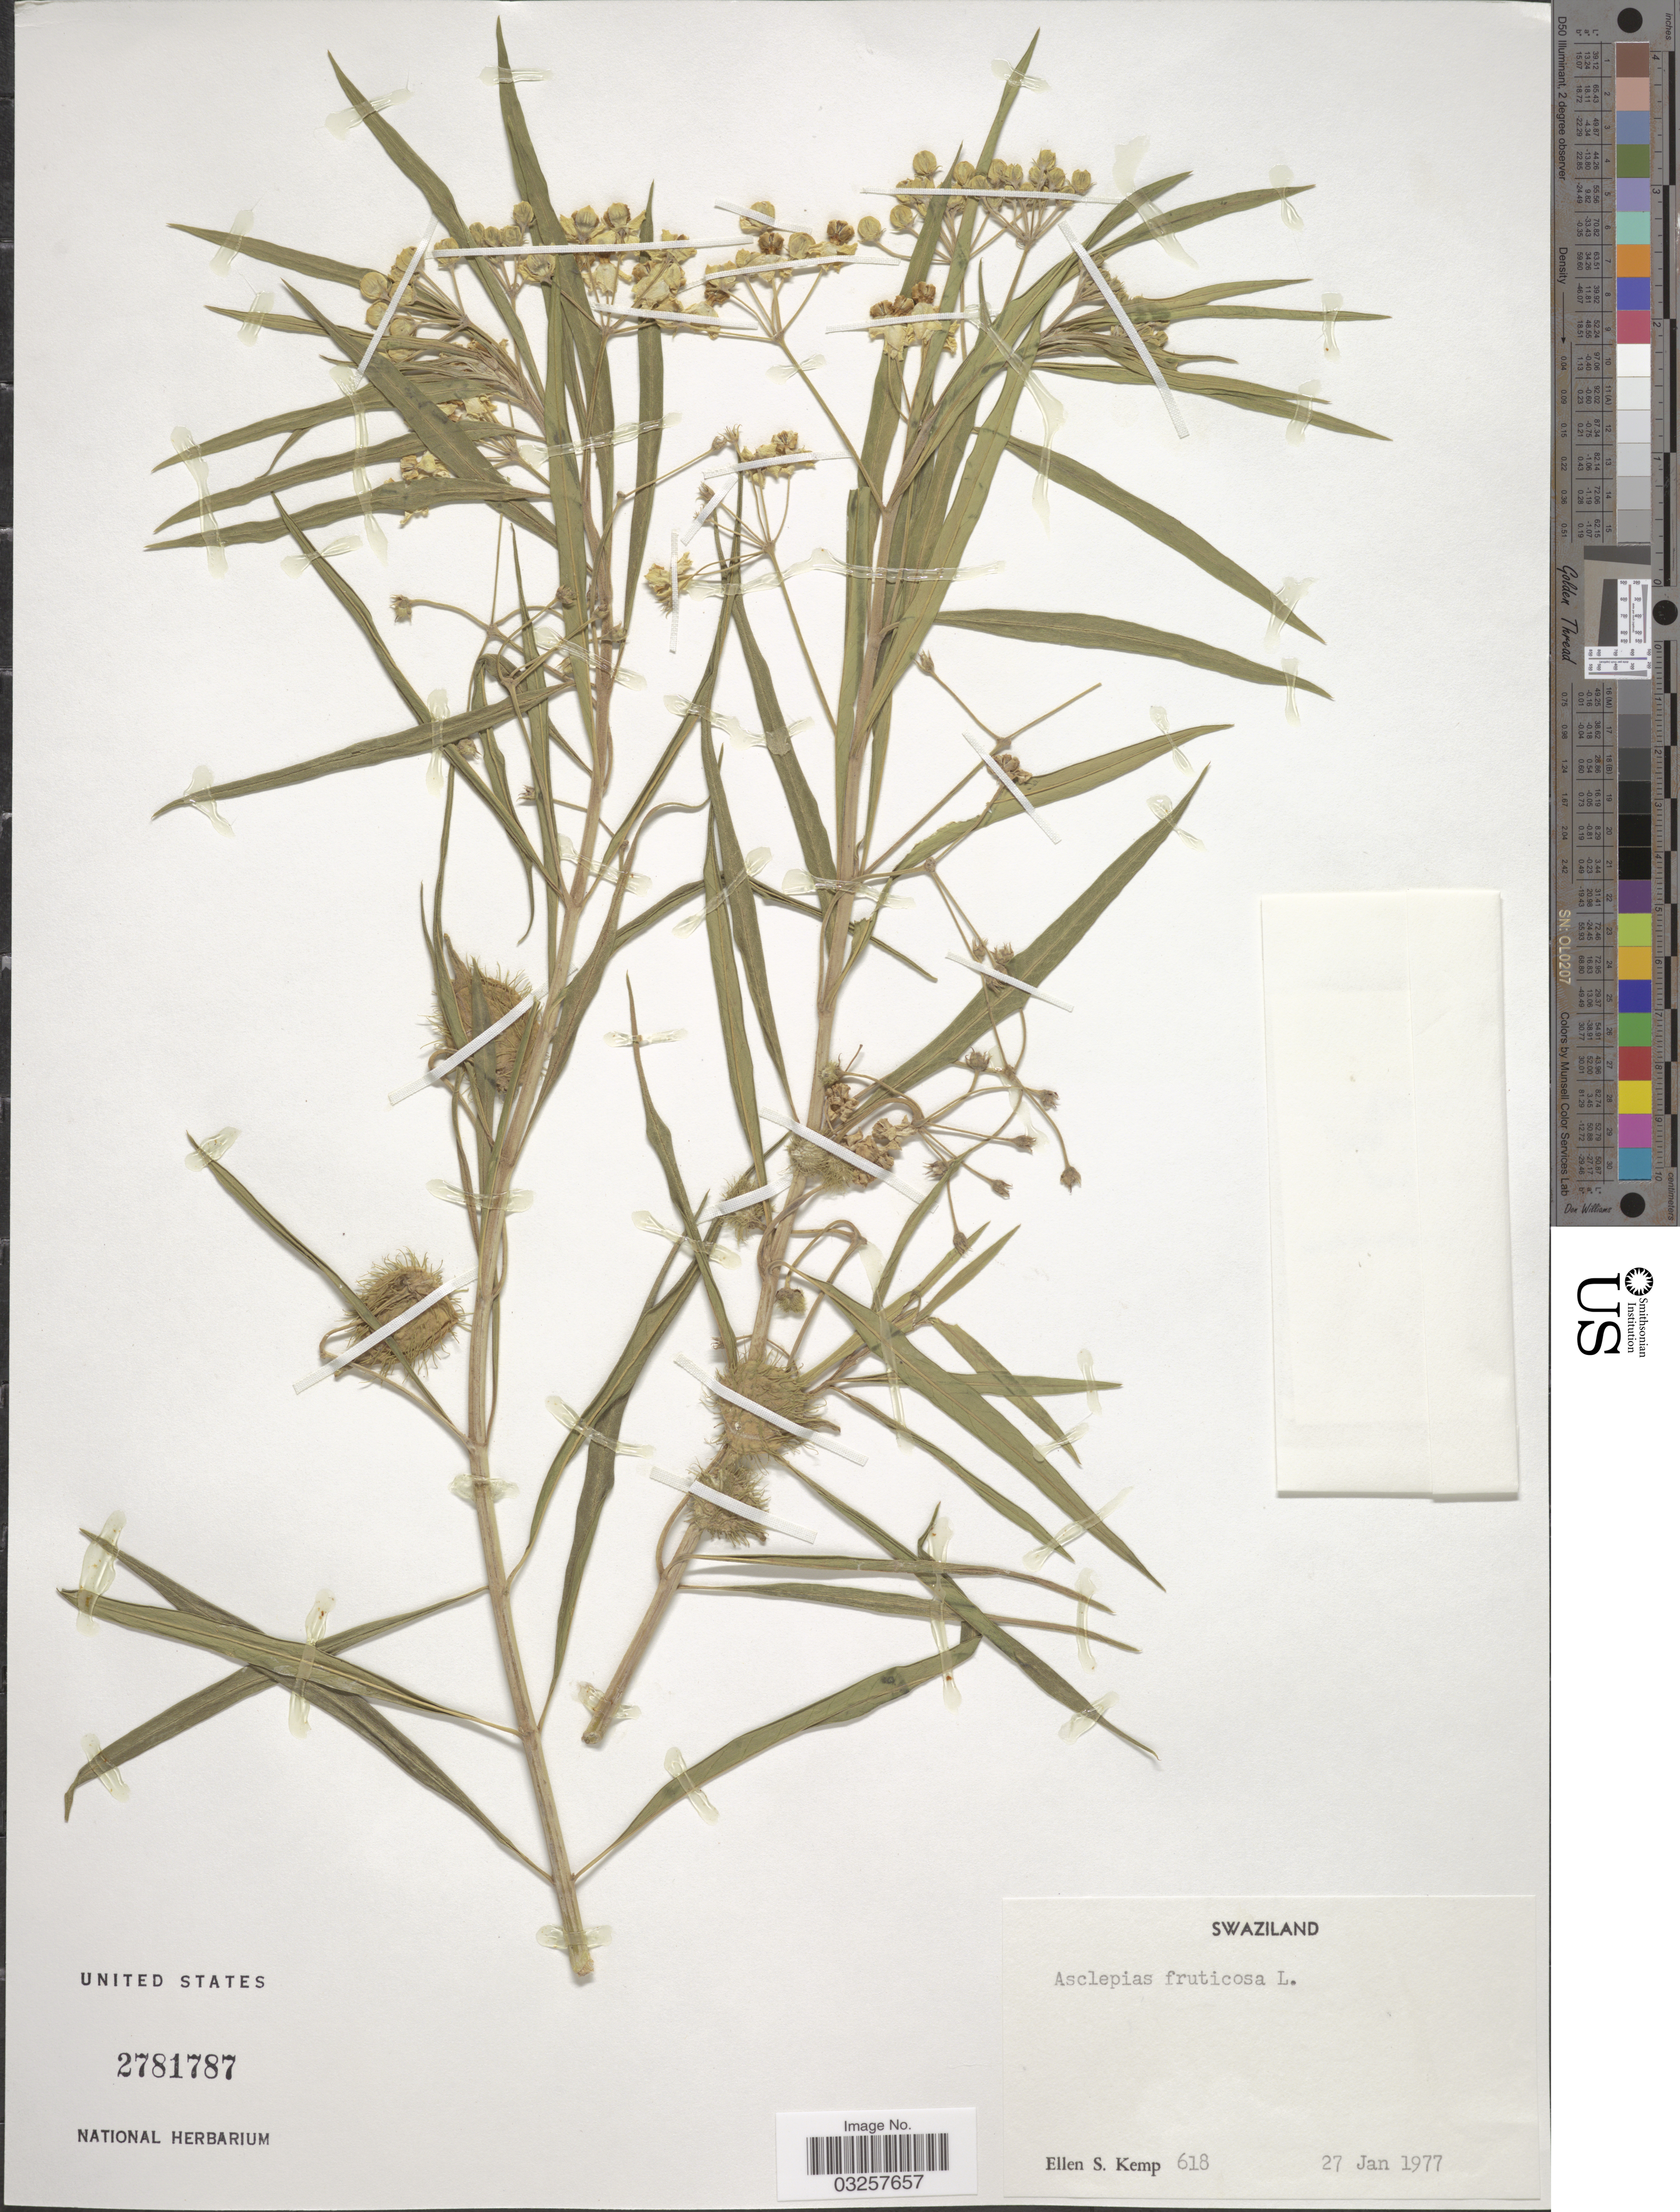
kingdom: Plantae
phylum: Tracheophyta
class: Magnoliopsida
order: Gentianales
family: Apocynaceae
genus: Asclepias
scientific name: Asclepias fruticosa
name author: L.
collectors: E. S. Kemp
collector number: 618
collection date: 1977-01-27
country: Eswatini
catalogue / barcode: US 2781787